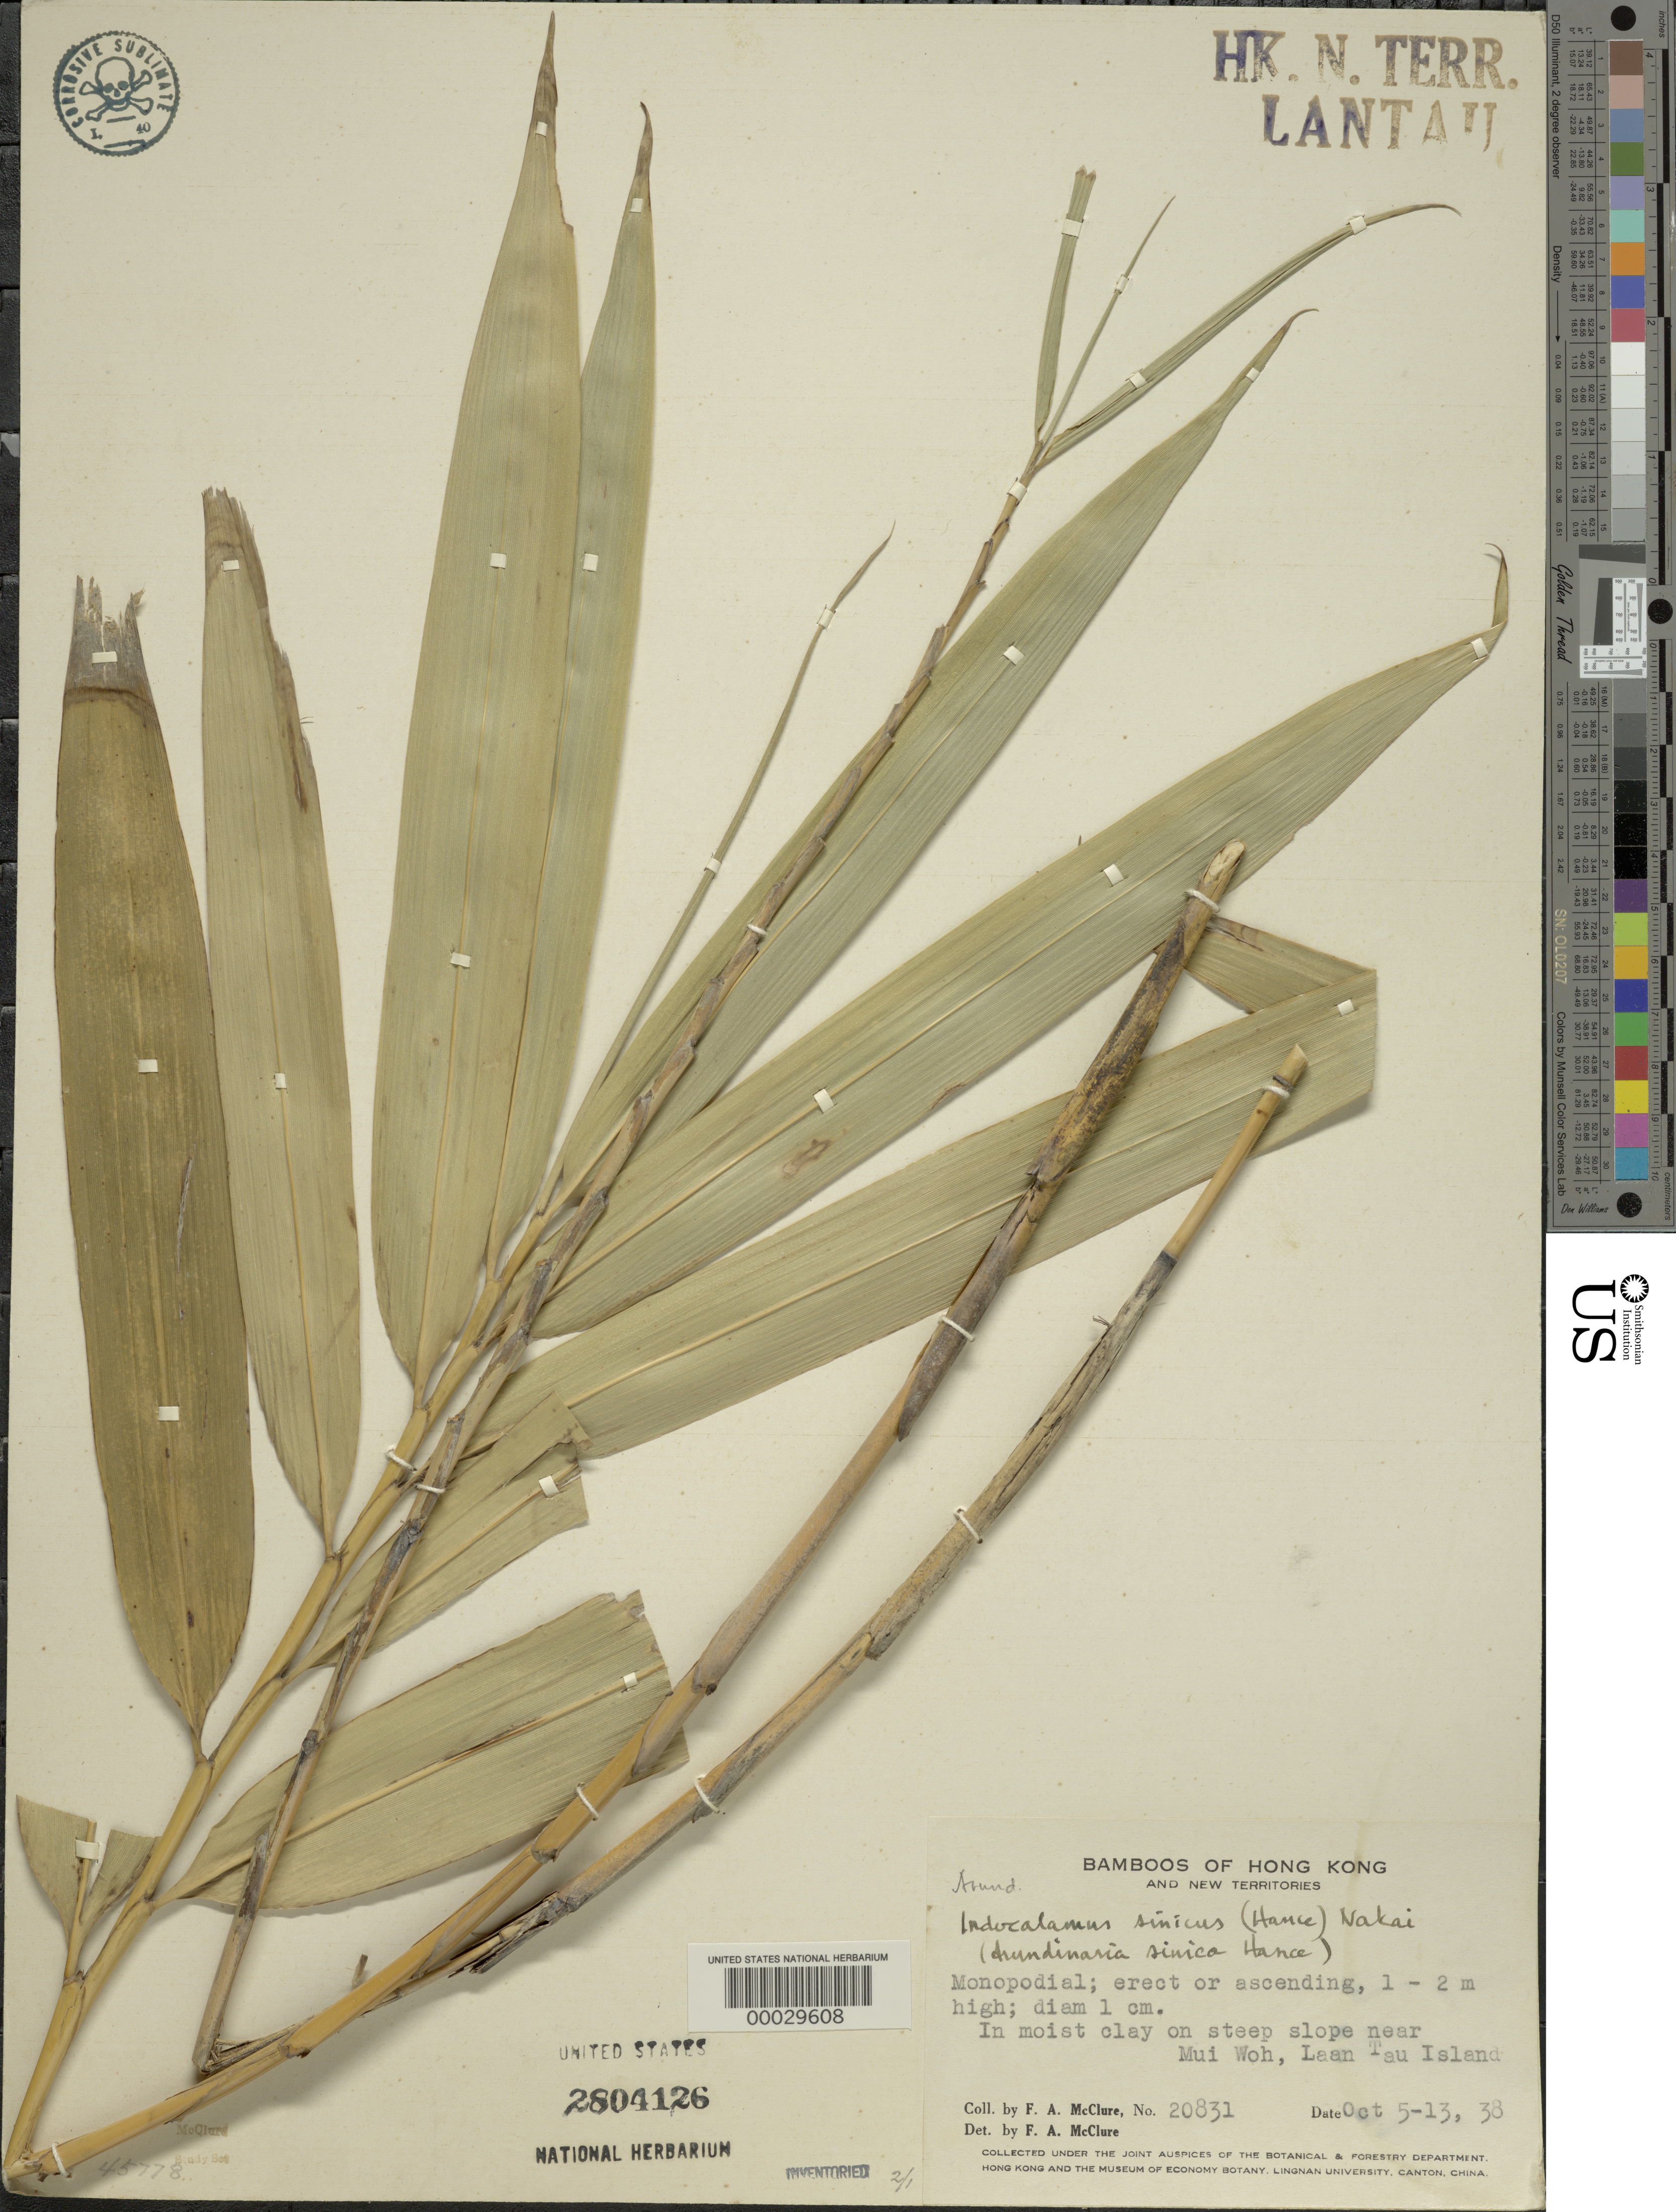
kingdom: Plantae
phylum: Tracheophyta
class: Liliopsida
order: Poales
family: Poaceae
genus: Indocalamus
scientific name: Indocalamus sinicus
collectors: F. A. McClure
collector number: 20831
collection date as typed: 05 Oct 1938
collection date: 1938-10-05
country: China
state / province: Hong Kong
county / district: New Territories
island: Lan Tao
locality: Mui woh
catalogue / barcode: US 2804126